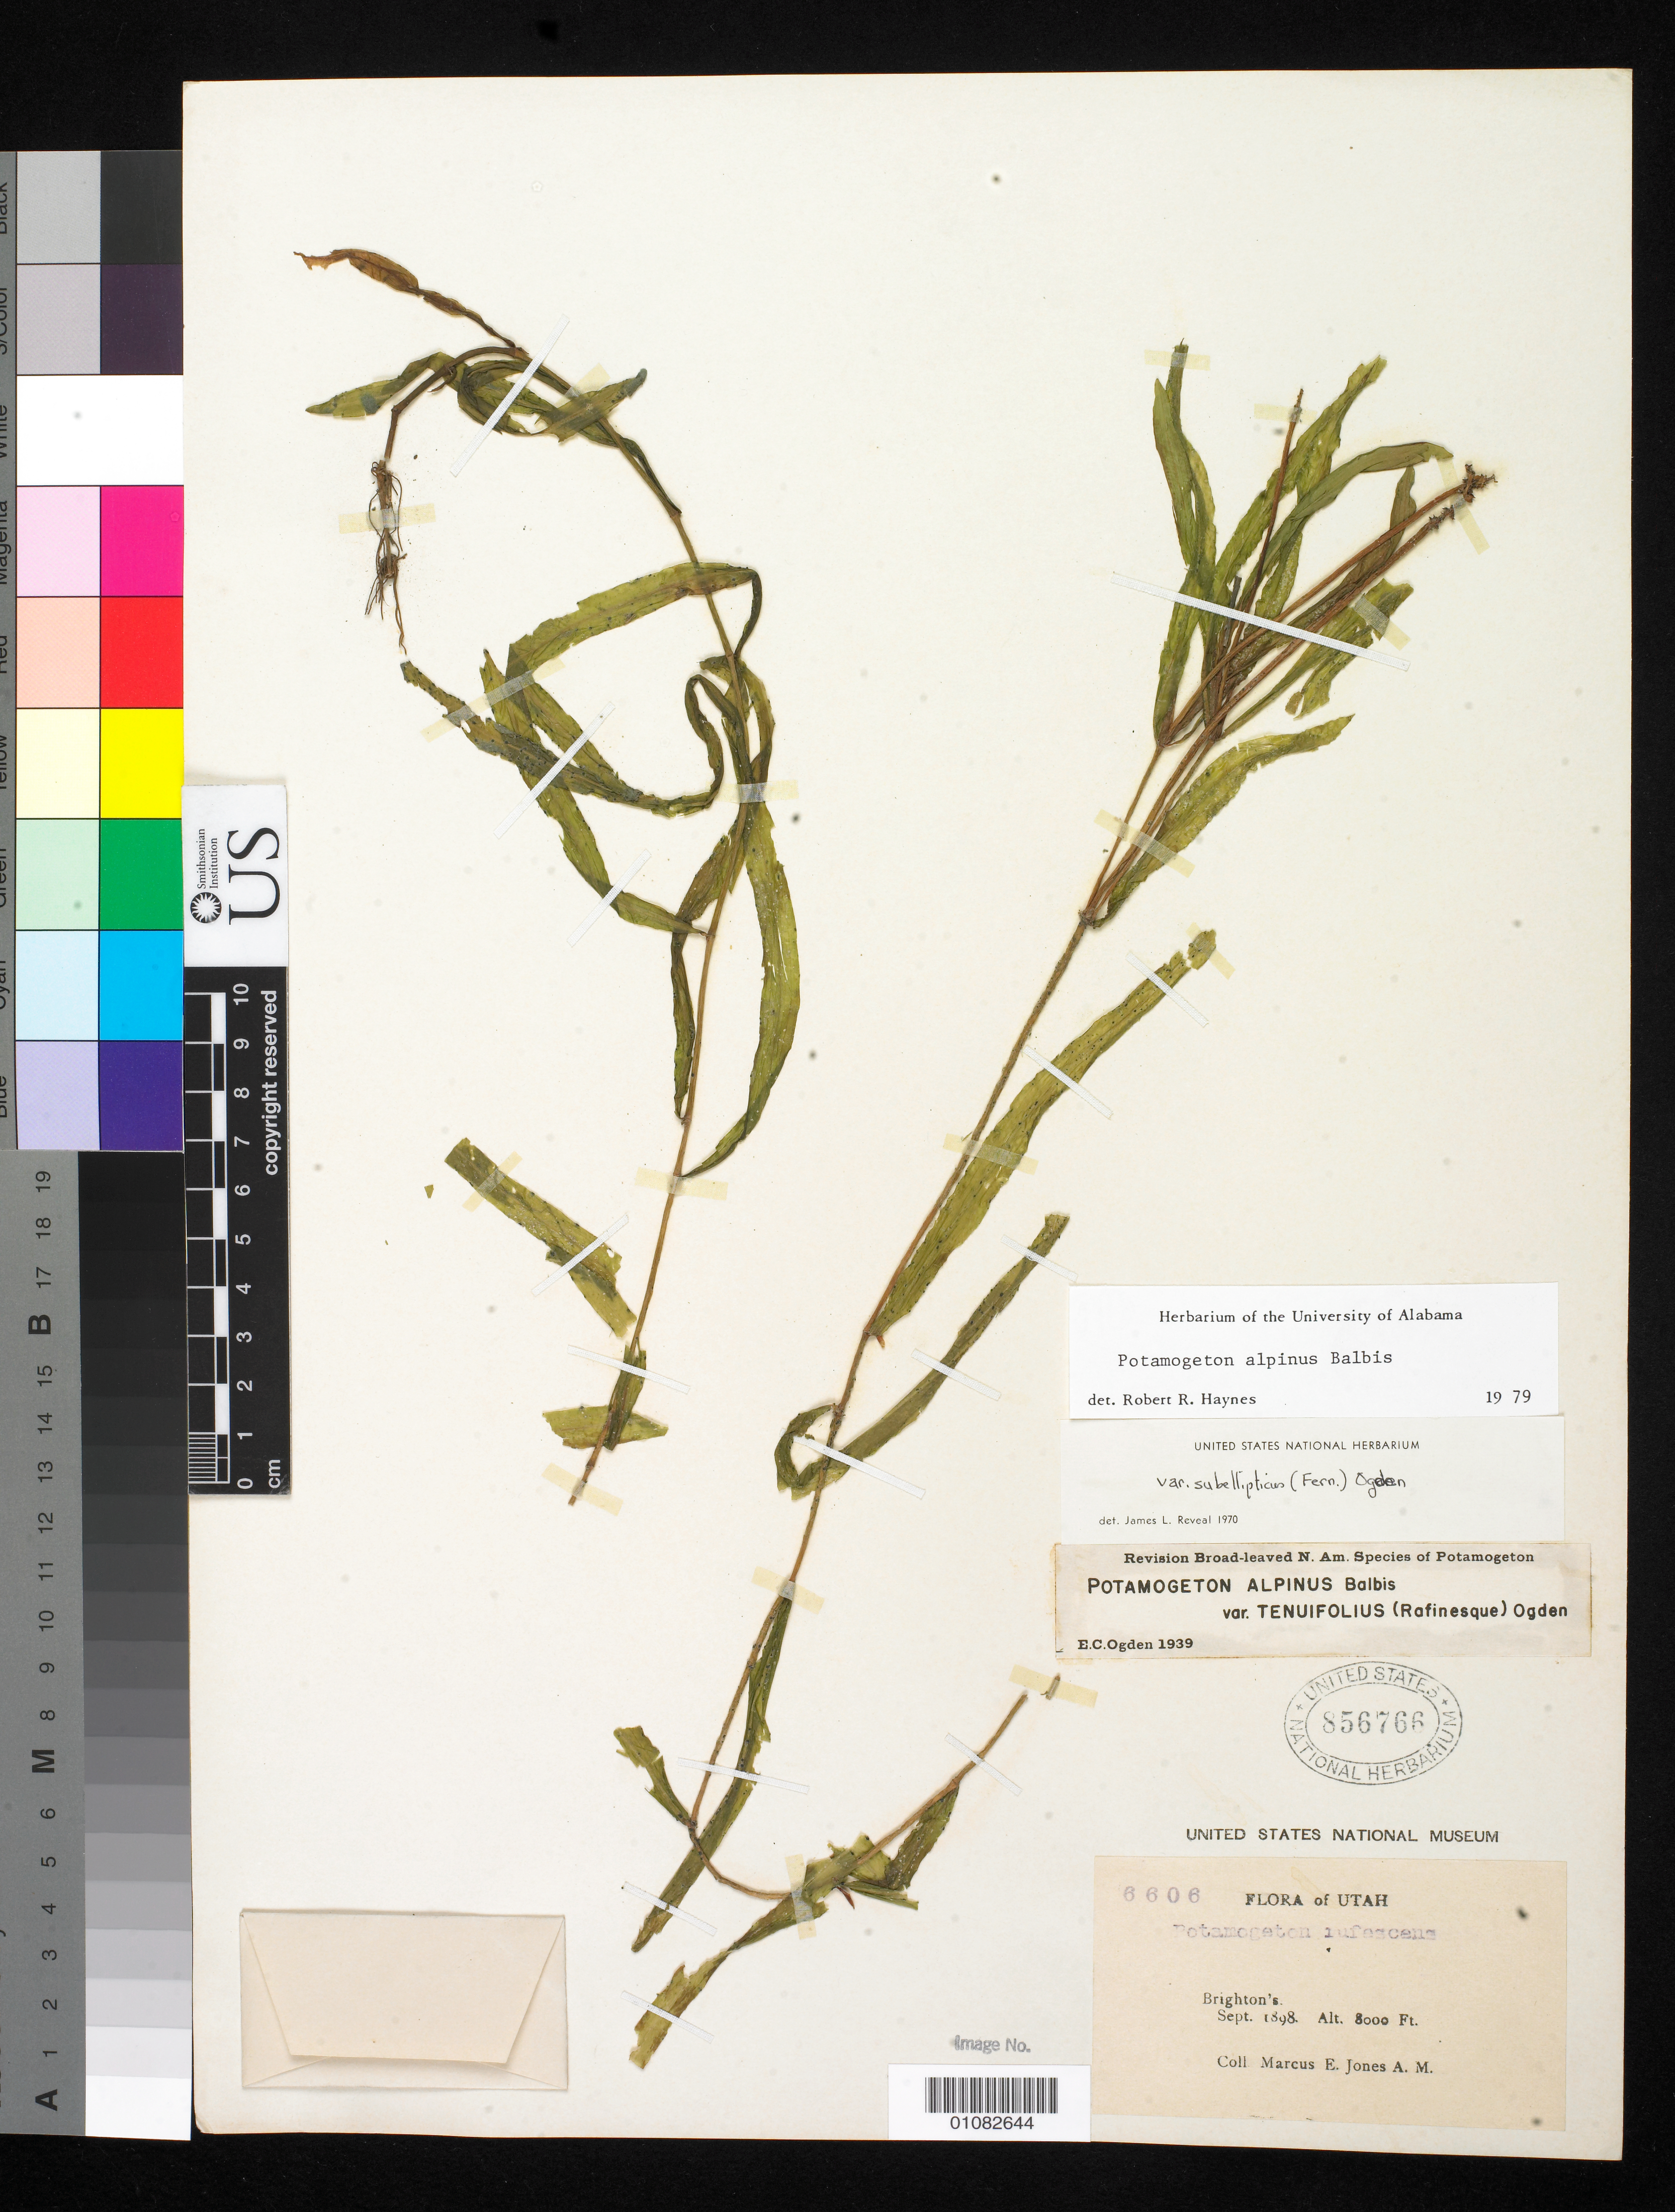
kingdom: Plantae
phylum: Tracheophyta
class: Liliopsida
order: Alismatales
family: Potamogetonaceae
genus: Potamogeton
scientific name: Potamogeton alpinus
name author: Balb.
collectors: M. E. Jones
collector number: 6606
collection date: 1898-09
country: United States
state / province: Utah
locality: Brighton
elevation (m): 2438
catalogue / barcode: US 856766